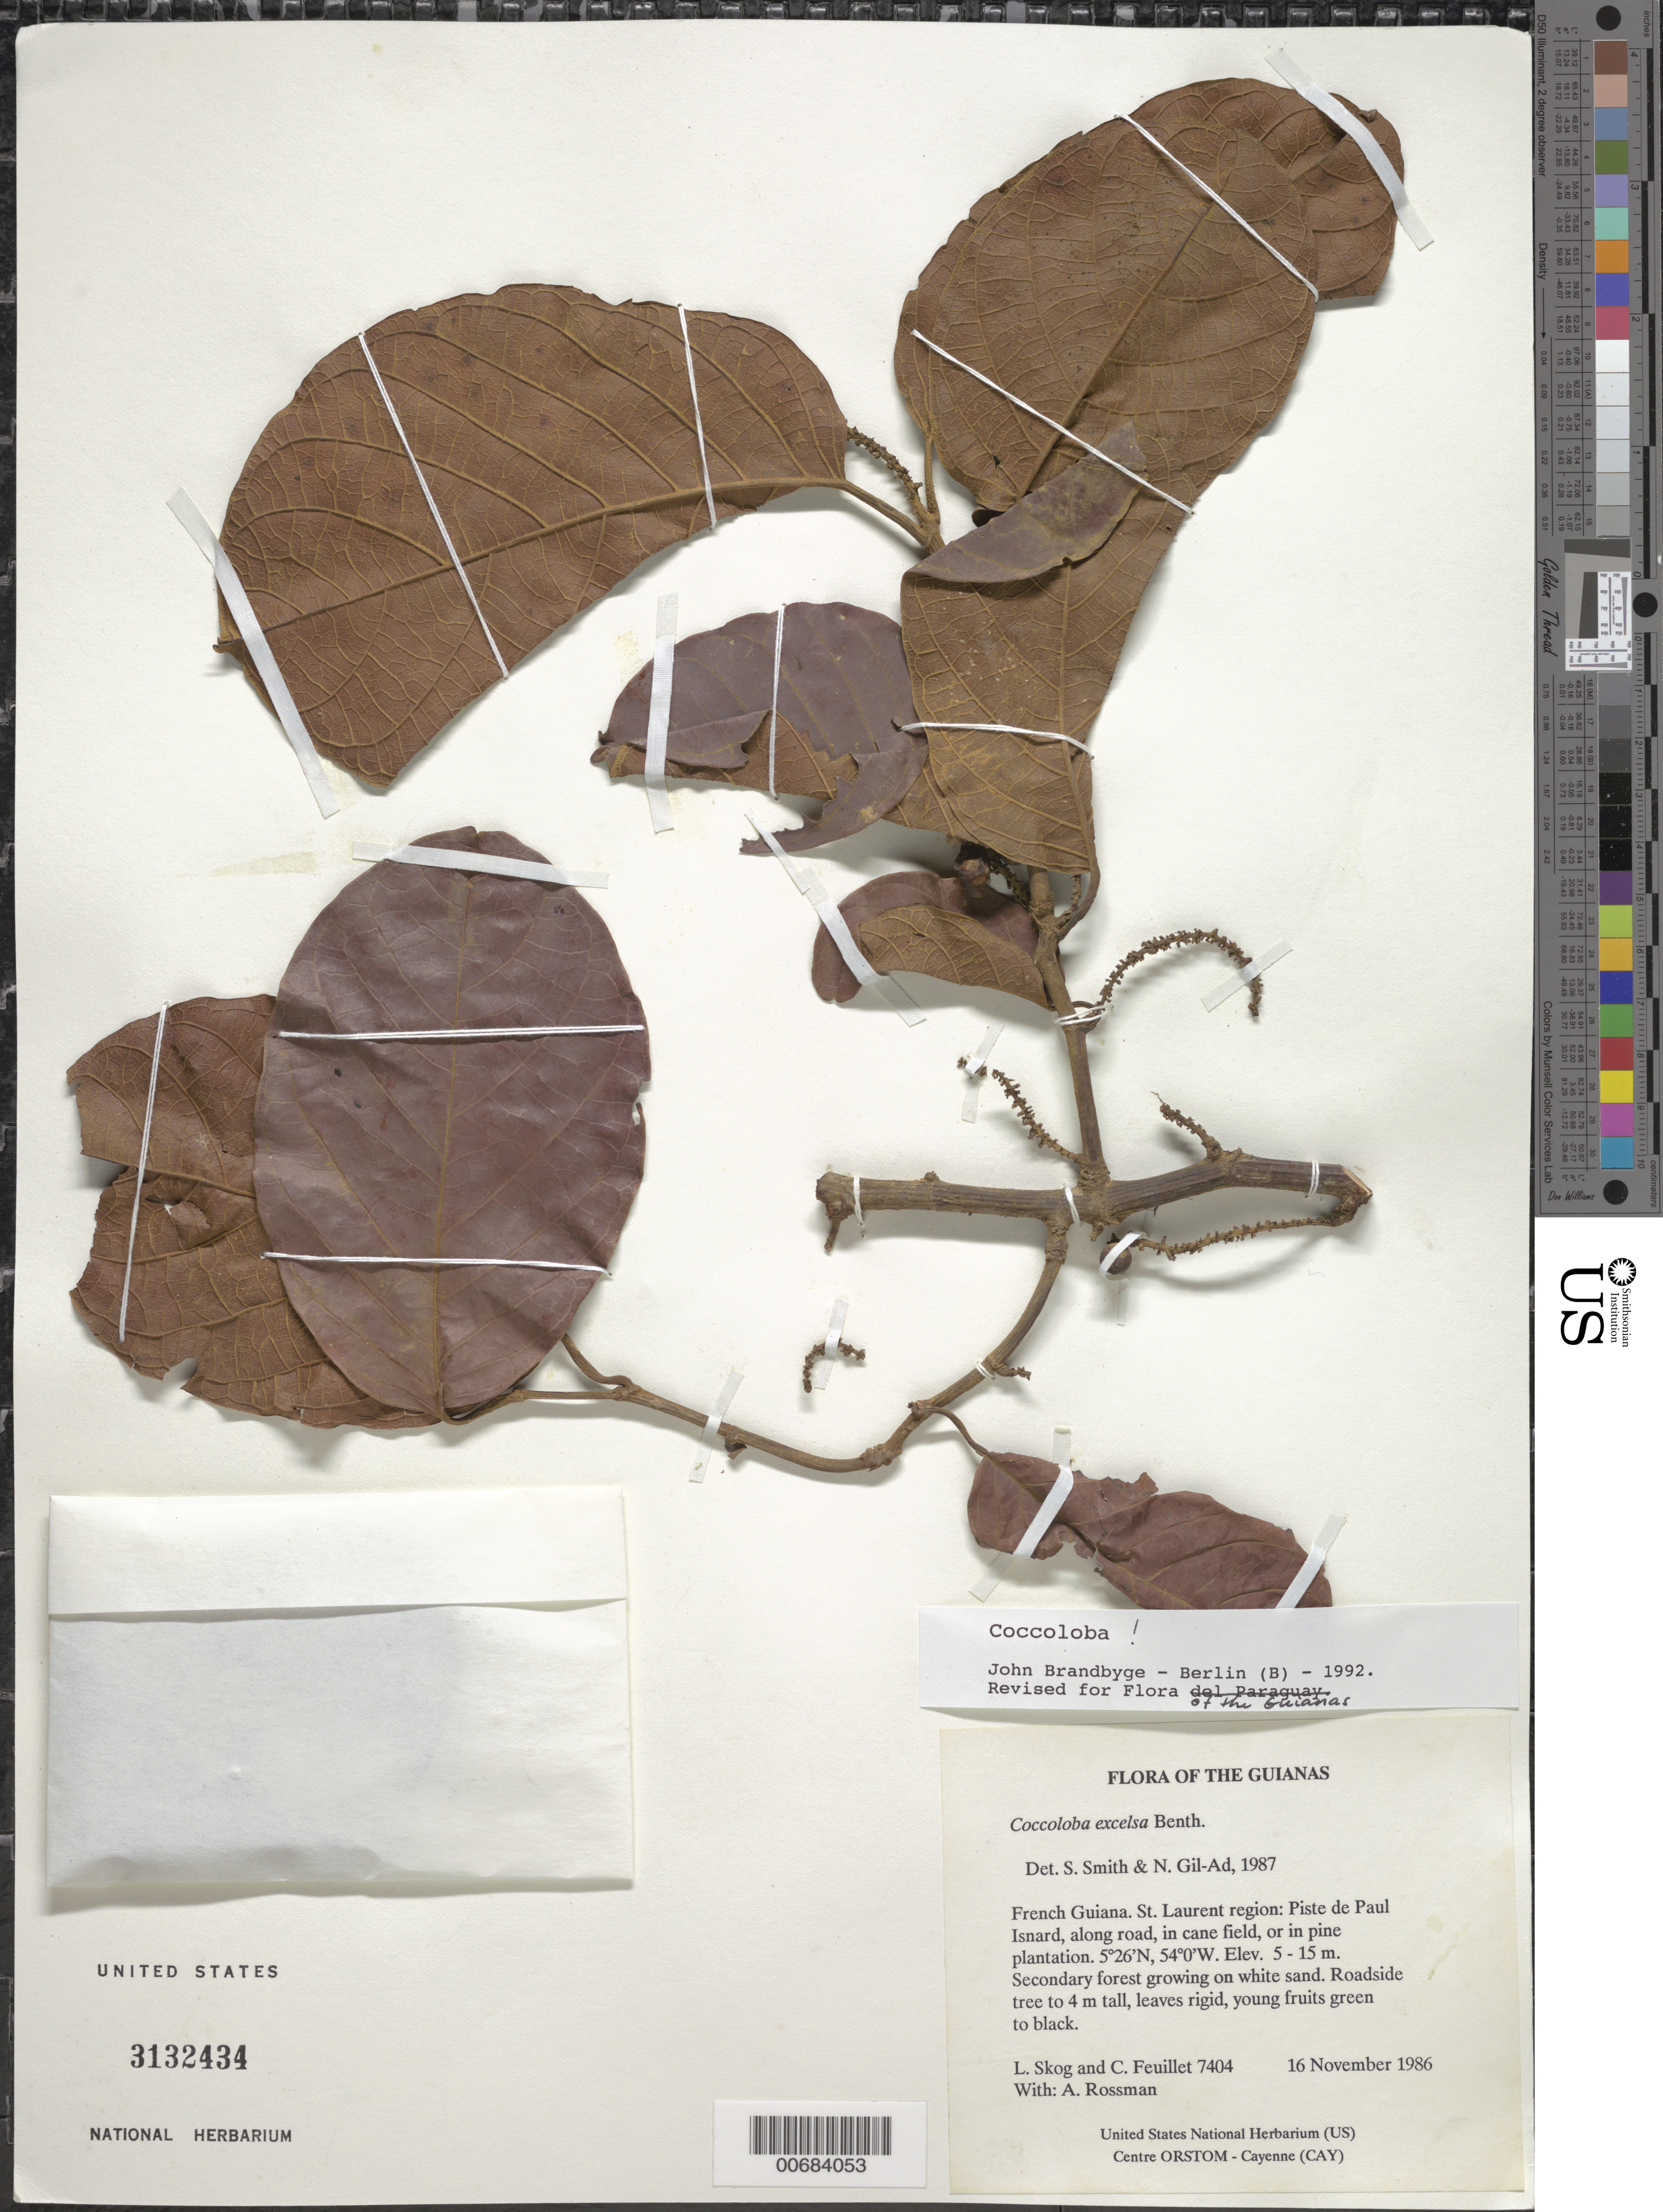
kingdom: Plantae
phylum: Tracheophyta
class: Magnoliopsida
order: Caryophyllales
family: Polygonaceae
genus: Coccoloba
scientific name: Coccoloba excelsa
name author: Benth.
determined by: Gil-Ad, N. L.; Smith, S. F.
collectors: L. E. Skog, C. Feuillet & A. Rossman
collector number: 7404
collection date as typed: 16 November 1986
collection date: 1986-11-16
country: French Guiana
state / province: Saint-Laurent-du-Maroni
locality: Piste de Paul Isnard, along road, in cane field, or in pine plantation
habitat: Secondary forest growing on white sand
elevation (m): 5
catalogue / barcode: US 3132434